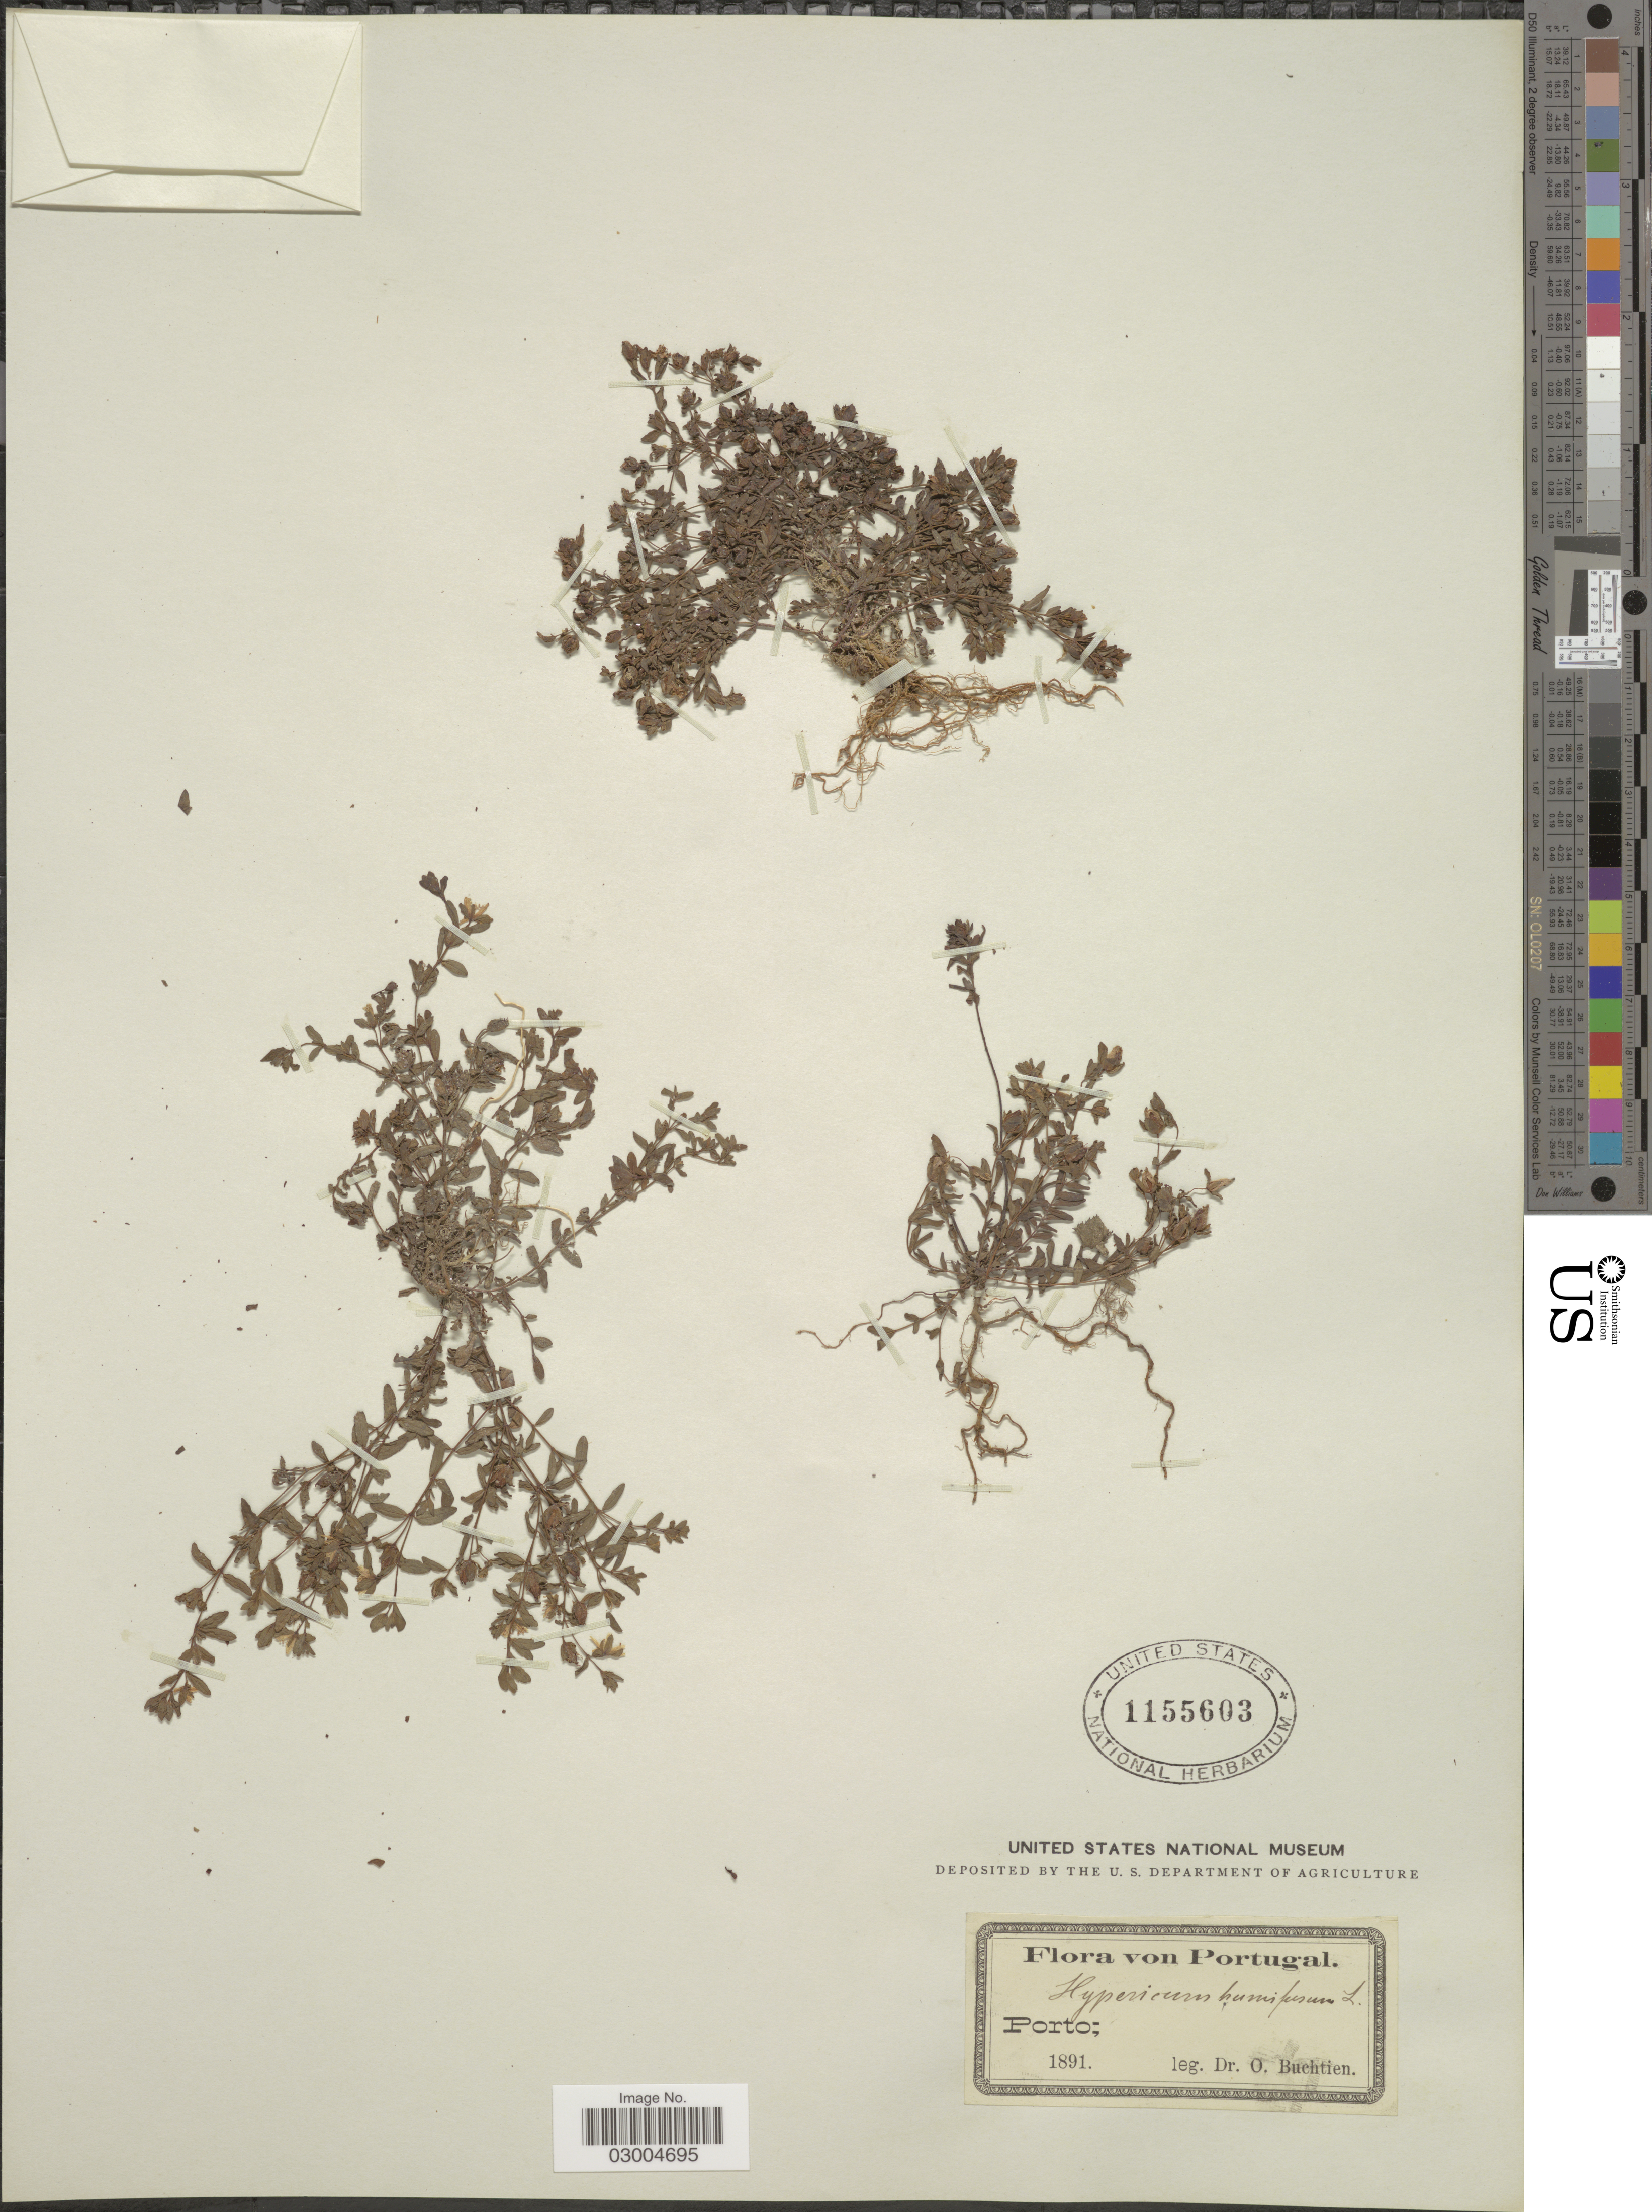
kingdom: Plantae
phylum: Tracheophyta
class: Magnoliopsida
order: Malpighiales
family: Hypericaceae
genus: Hypericum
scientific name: Hypericum humifusum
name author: L.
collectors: O. Buchtien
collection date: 1891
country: Portugal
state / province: Porto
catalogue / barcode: US 1155603